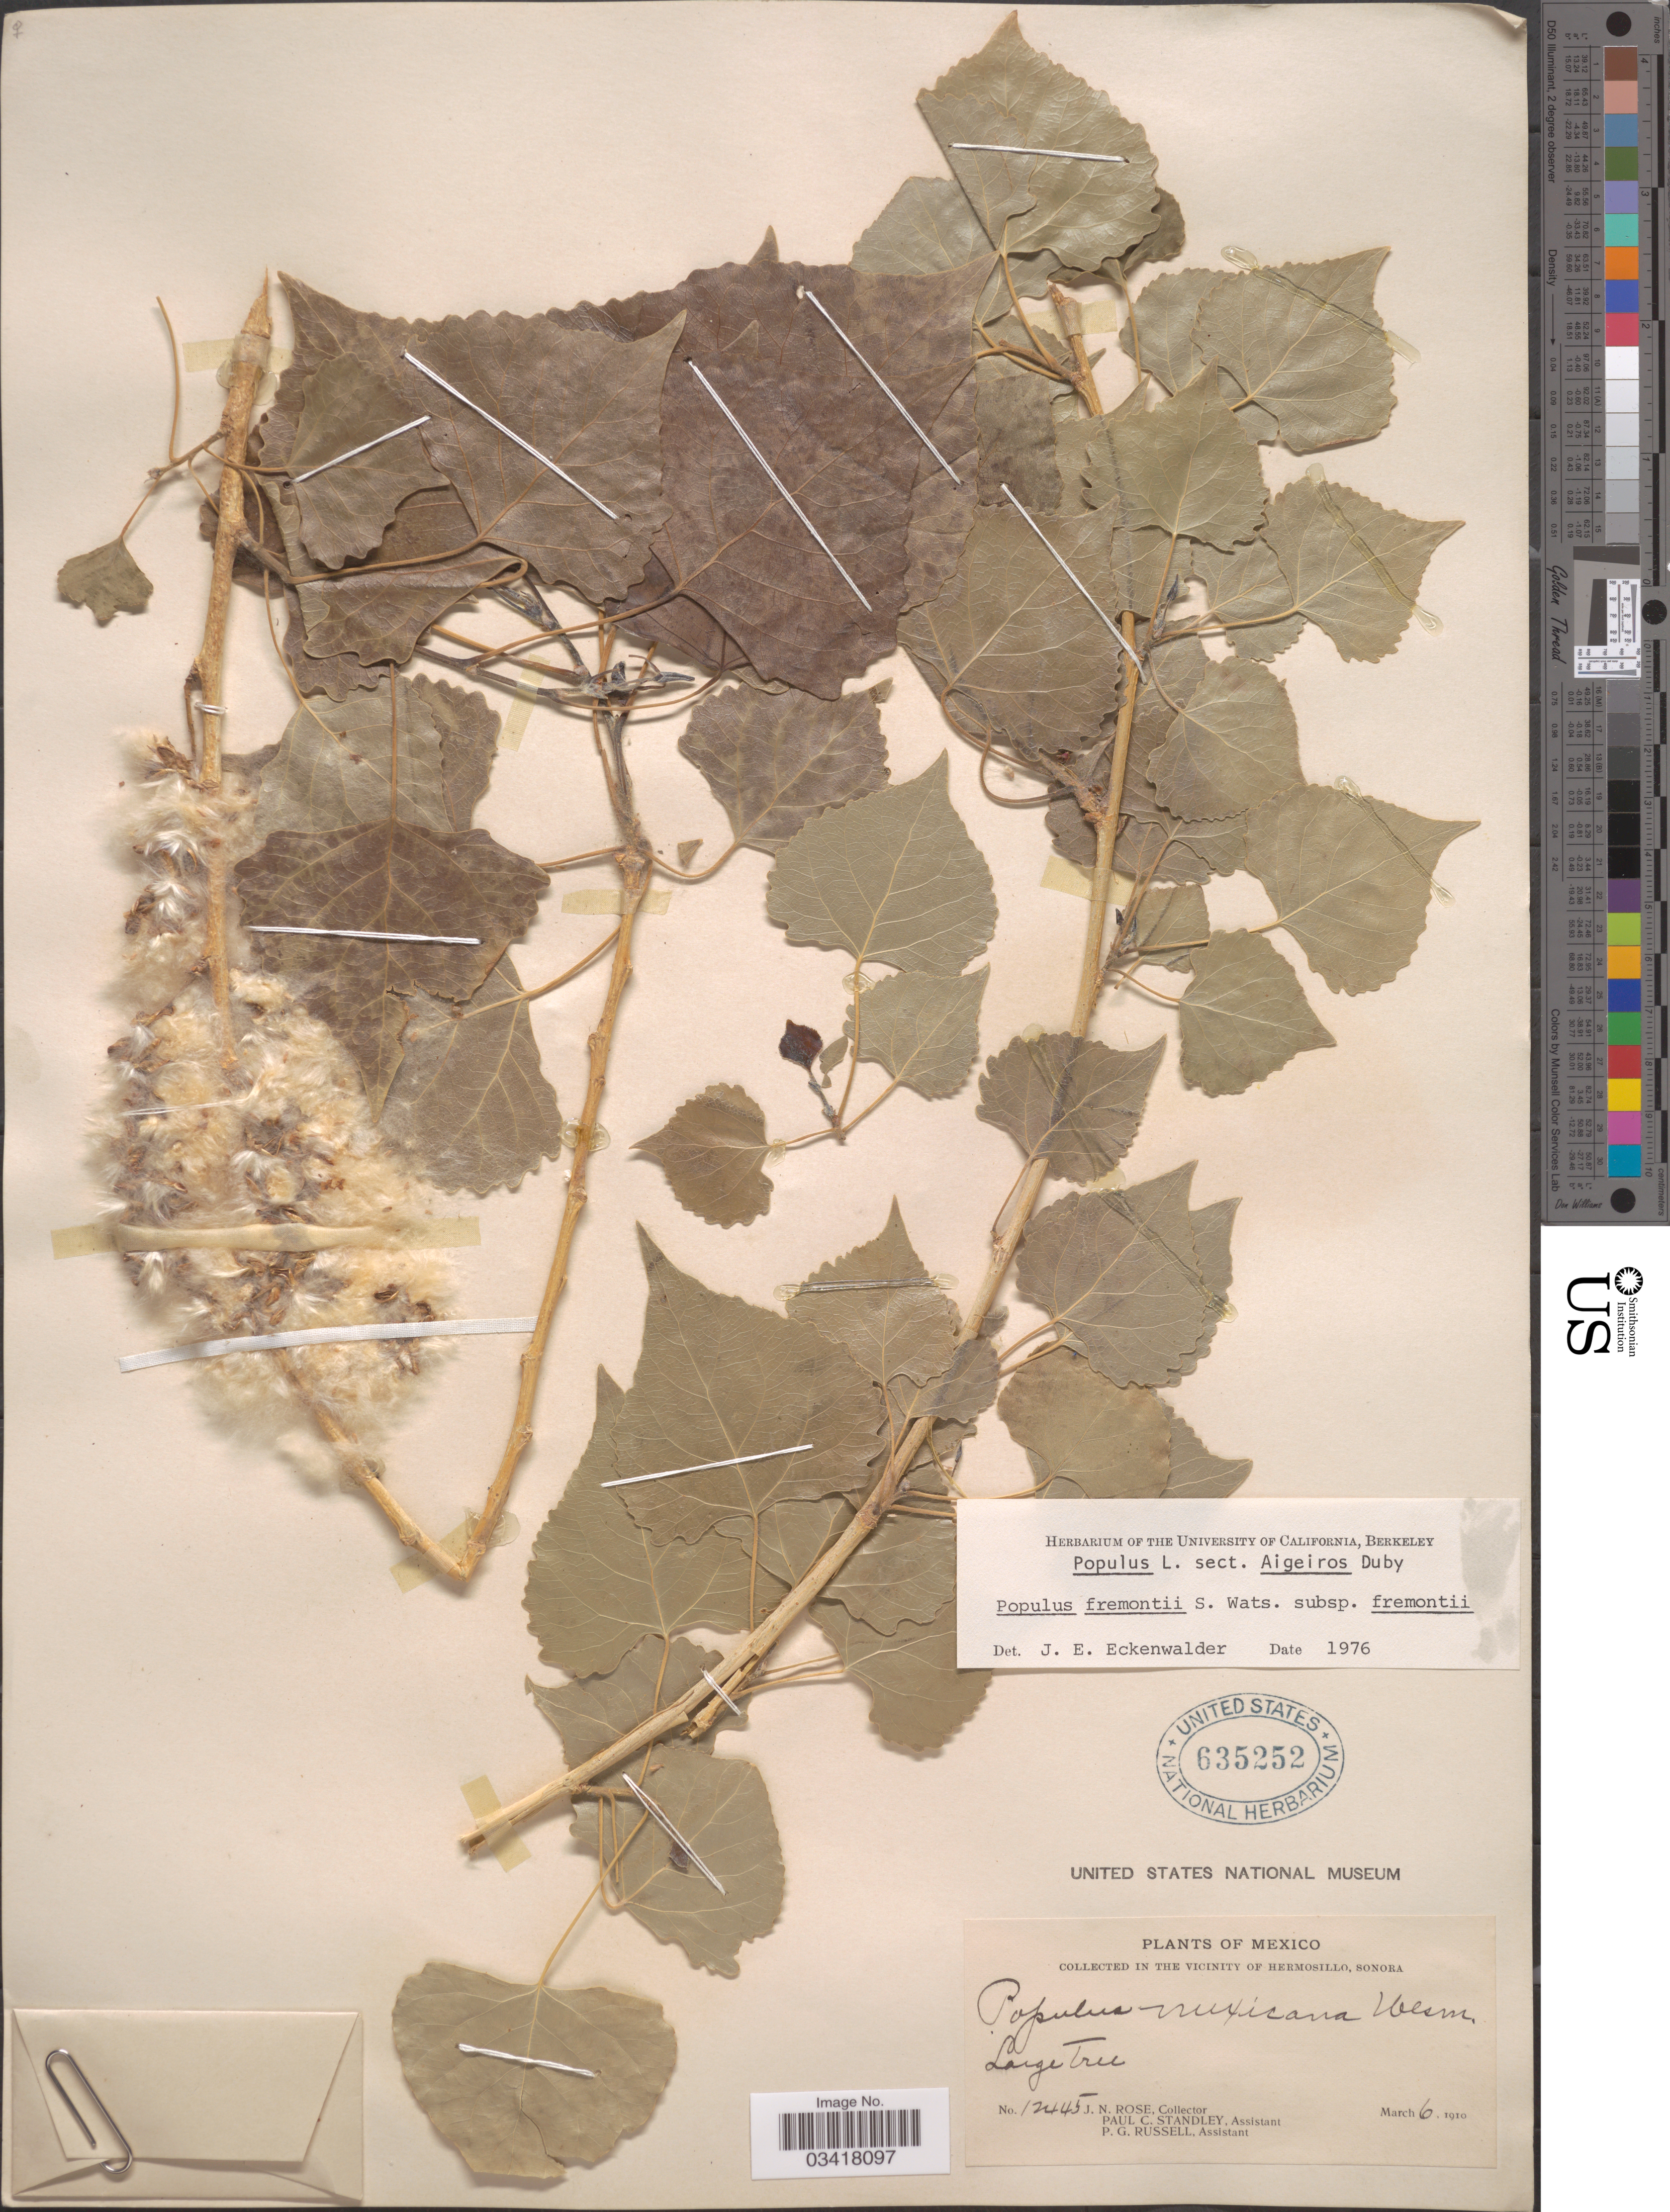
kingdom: Plantae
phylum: Tracheophyta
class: Magnoliopsida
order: Malpighiales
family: Salicaceae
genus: Populus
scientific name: Populus fremontii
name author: S. Watson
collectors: J. N. Rose, P. C. Standley & P. G. Russell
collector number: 12445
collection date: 1910-03-06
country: Mexico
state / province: Sonora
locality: In the vicinity of Hermosillo.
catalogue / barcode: US 635252